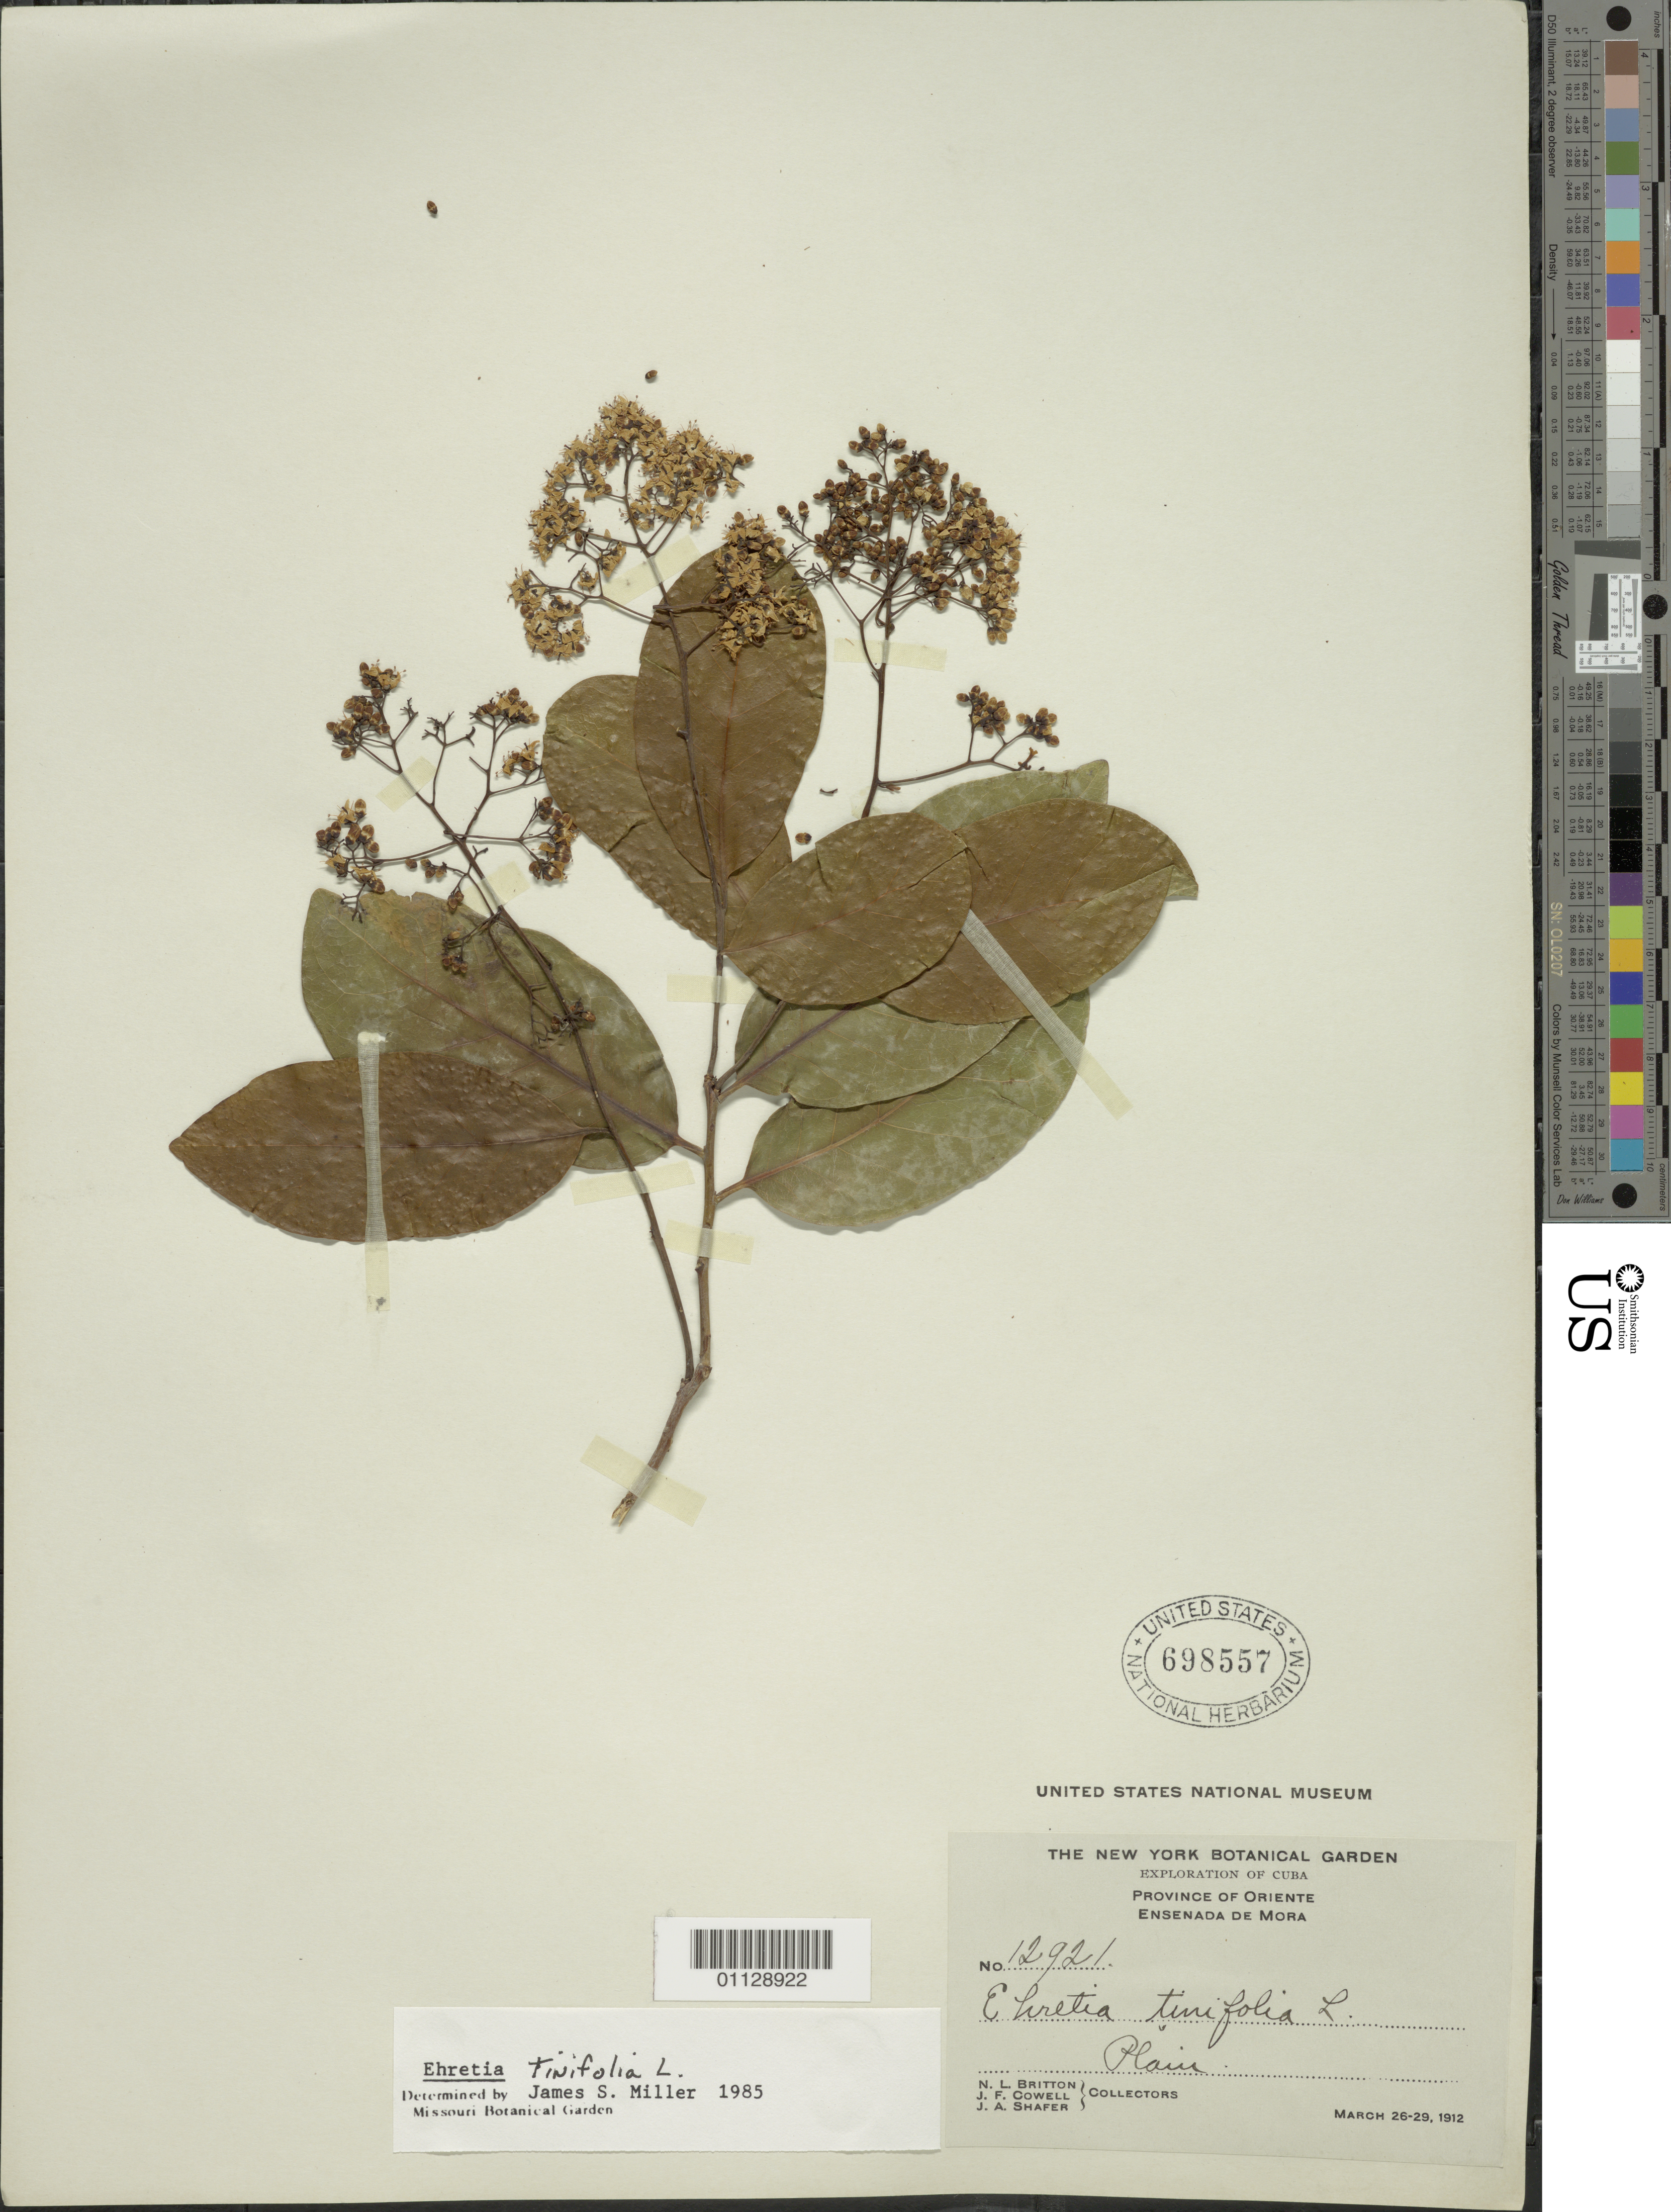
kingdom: Plantae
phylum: Tracheophyta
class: Magnoliopsida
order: Boraginales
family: Ehretiaceae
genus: Ehretia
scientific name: Ehretia tinifolia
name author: L.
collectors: N. Britton, J. F. Cowell & J. A. Shafer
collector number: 12921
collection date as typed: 26 Mar 1912 to 29 Mar 1912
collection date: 1912-03-26/1912-03-29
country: Cuba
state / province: Oriente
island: Cuba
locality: Ensenada de Mora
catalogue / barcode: US 698557